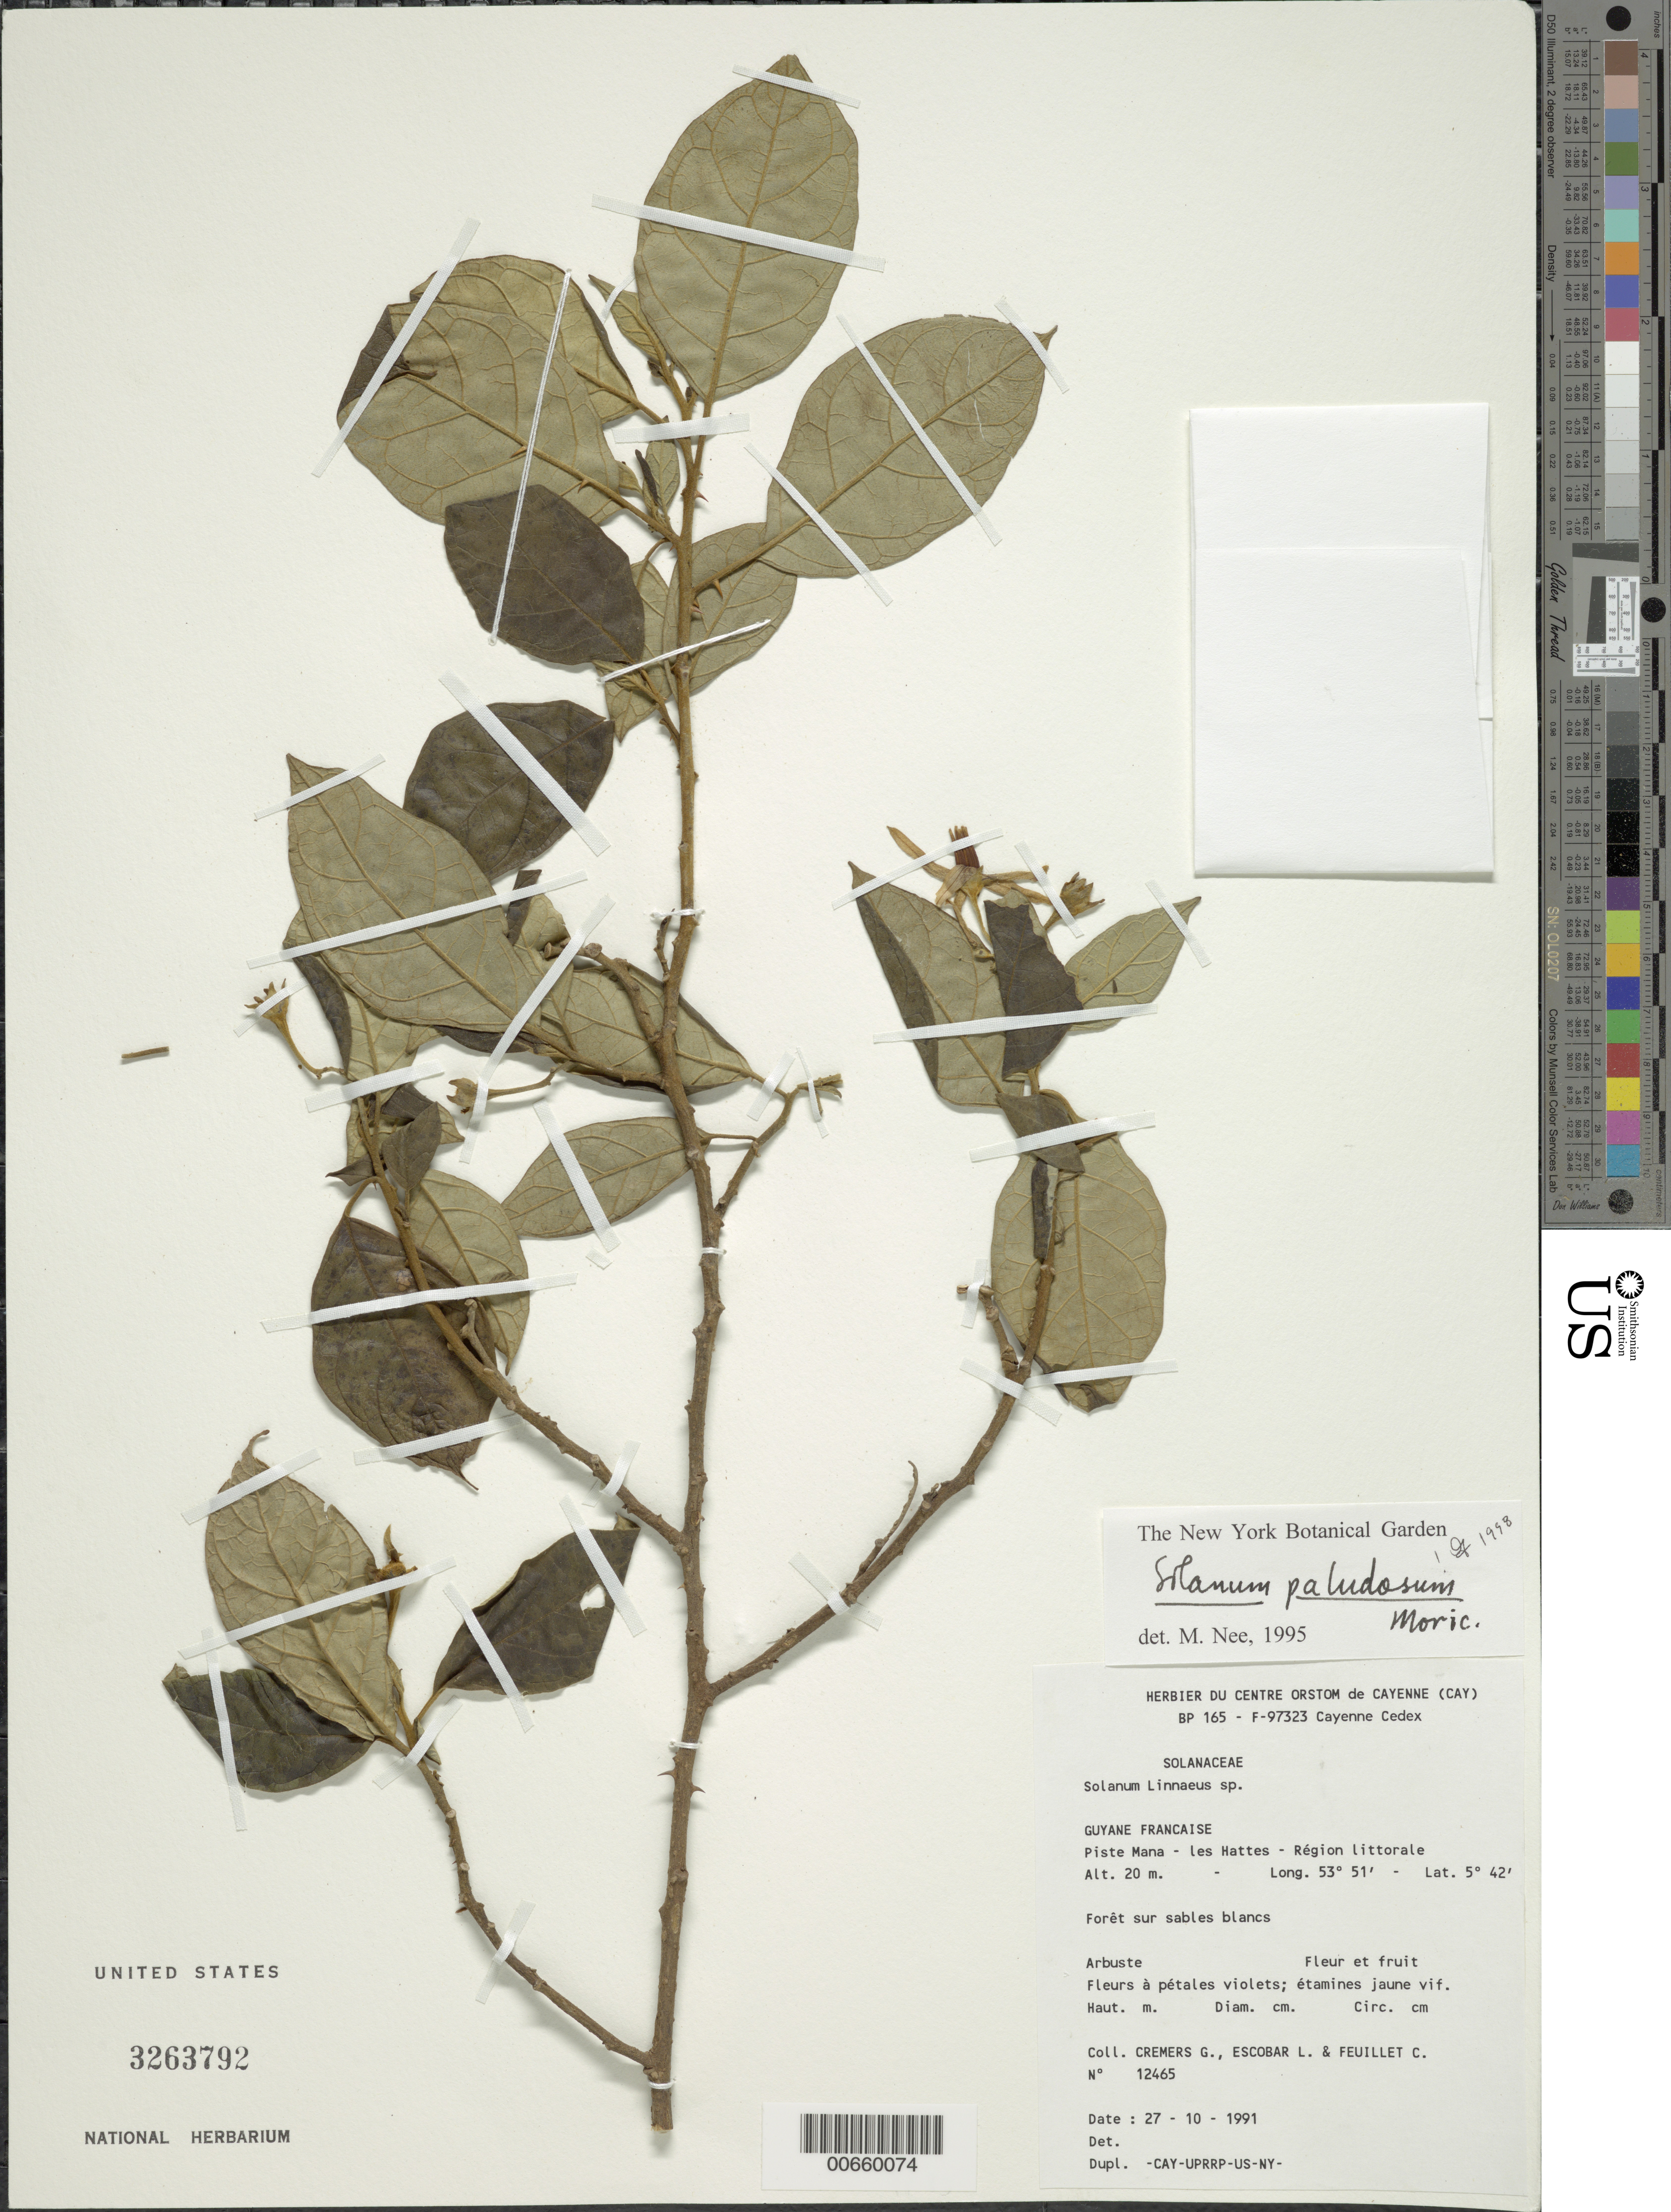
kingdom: Plantae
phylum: Tracheophyta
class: Magnoliopsida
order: Solanales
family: Solanaceae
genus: Solanum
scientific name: Solanum paludosum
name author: Moric.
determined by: Nee, Michael H.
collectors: G. Cremers, L. Escobar & C. Feuillet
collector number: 12465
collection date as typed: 10 Oct 1991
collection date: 1991-10-10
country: French Guiana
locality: Piste Mana, les Hattes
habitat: Forest on white sand.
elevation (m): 20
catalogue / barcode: US 3263792